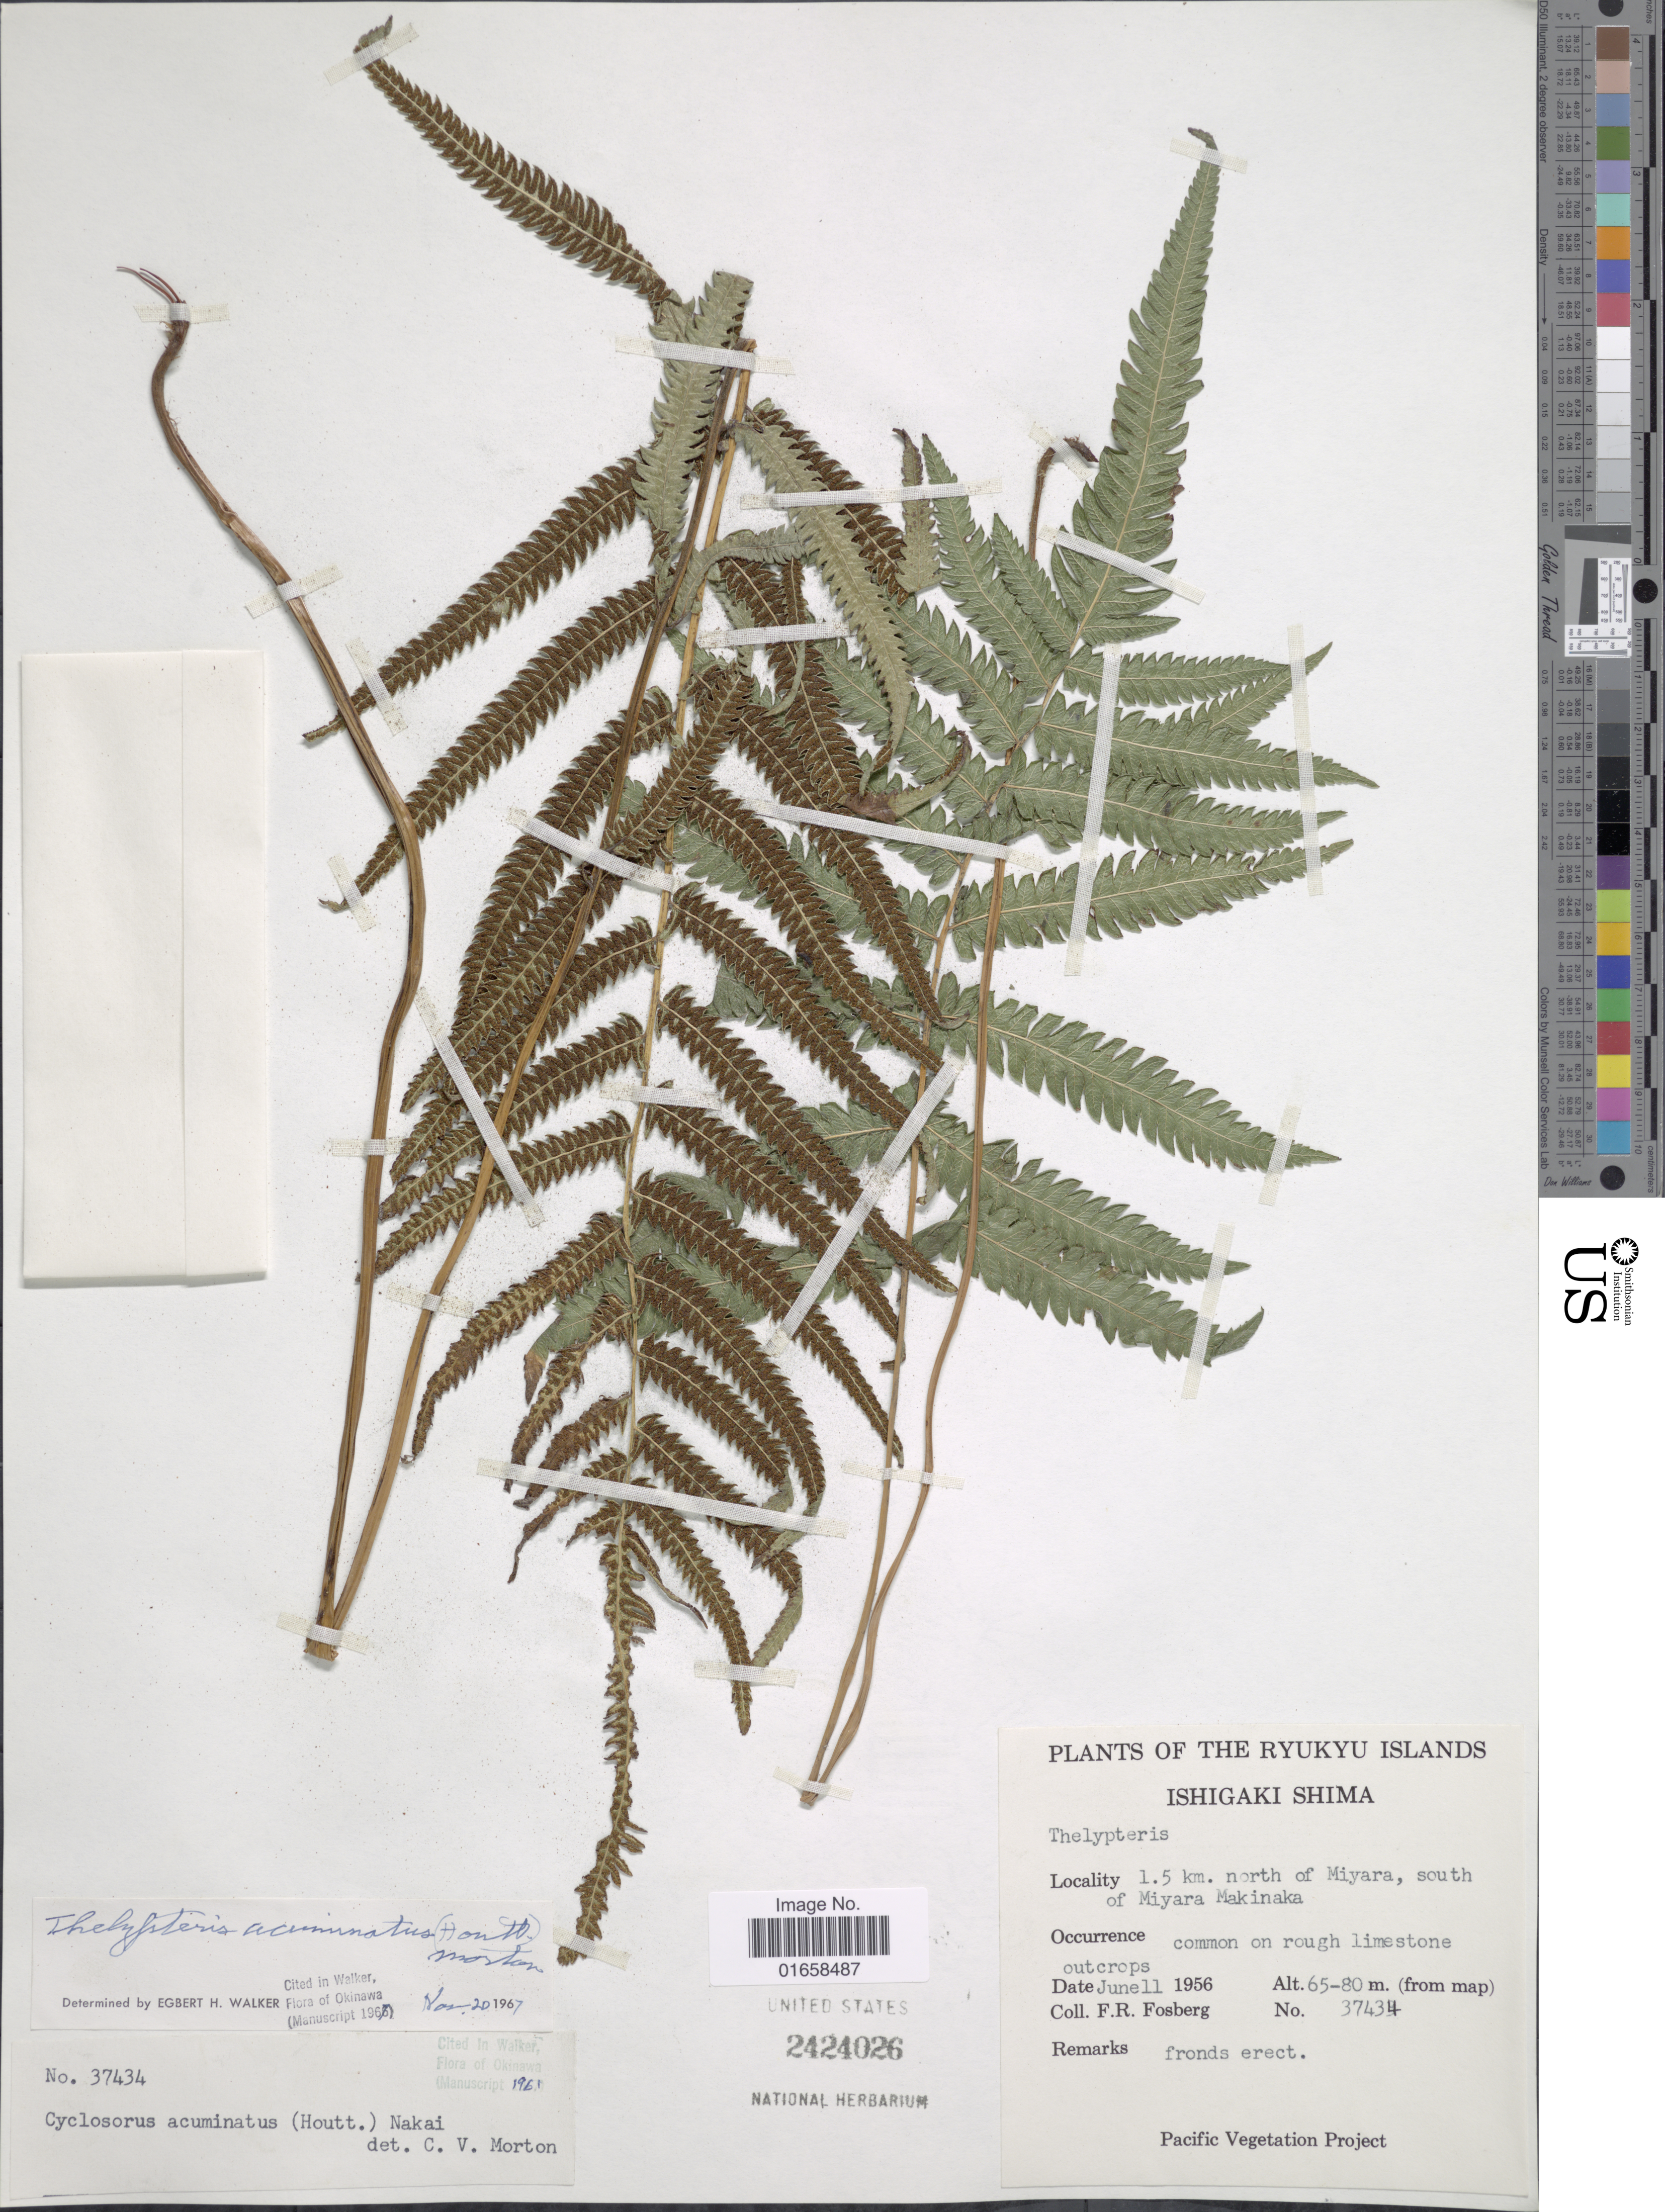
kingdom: Plantae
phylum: Tracheophyta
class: Polypodiopsida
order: Polypodiales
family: Thelypteridaceae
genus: Christella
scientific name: Christella acuminata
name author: (Houtt.) H. Lév.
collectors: F. R. Fosberg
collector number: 37434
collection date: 1956-06-11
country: Japan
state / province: Okinawa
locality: Ryukyu Islands. Ishigaki Shima. 1.5 km. north of Miyara, south of Miyara Makinaka.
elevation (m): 65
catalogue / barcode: US 2424026